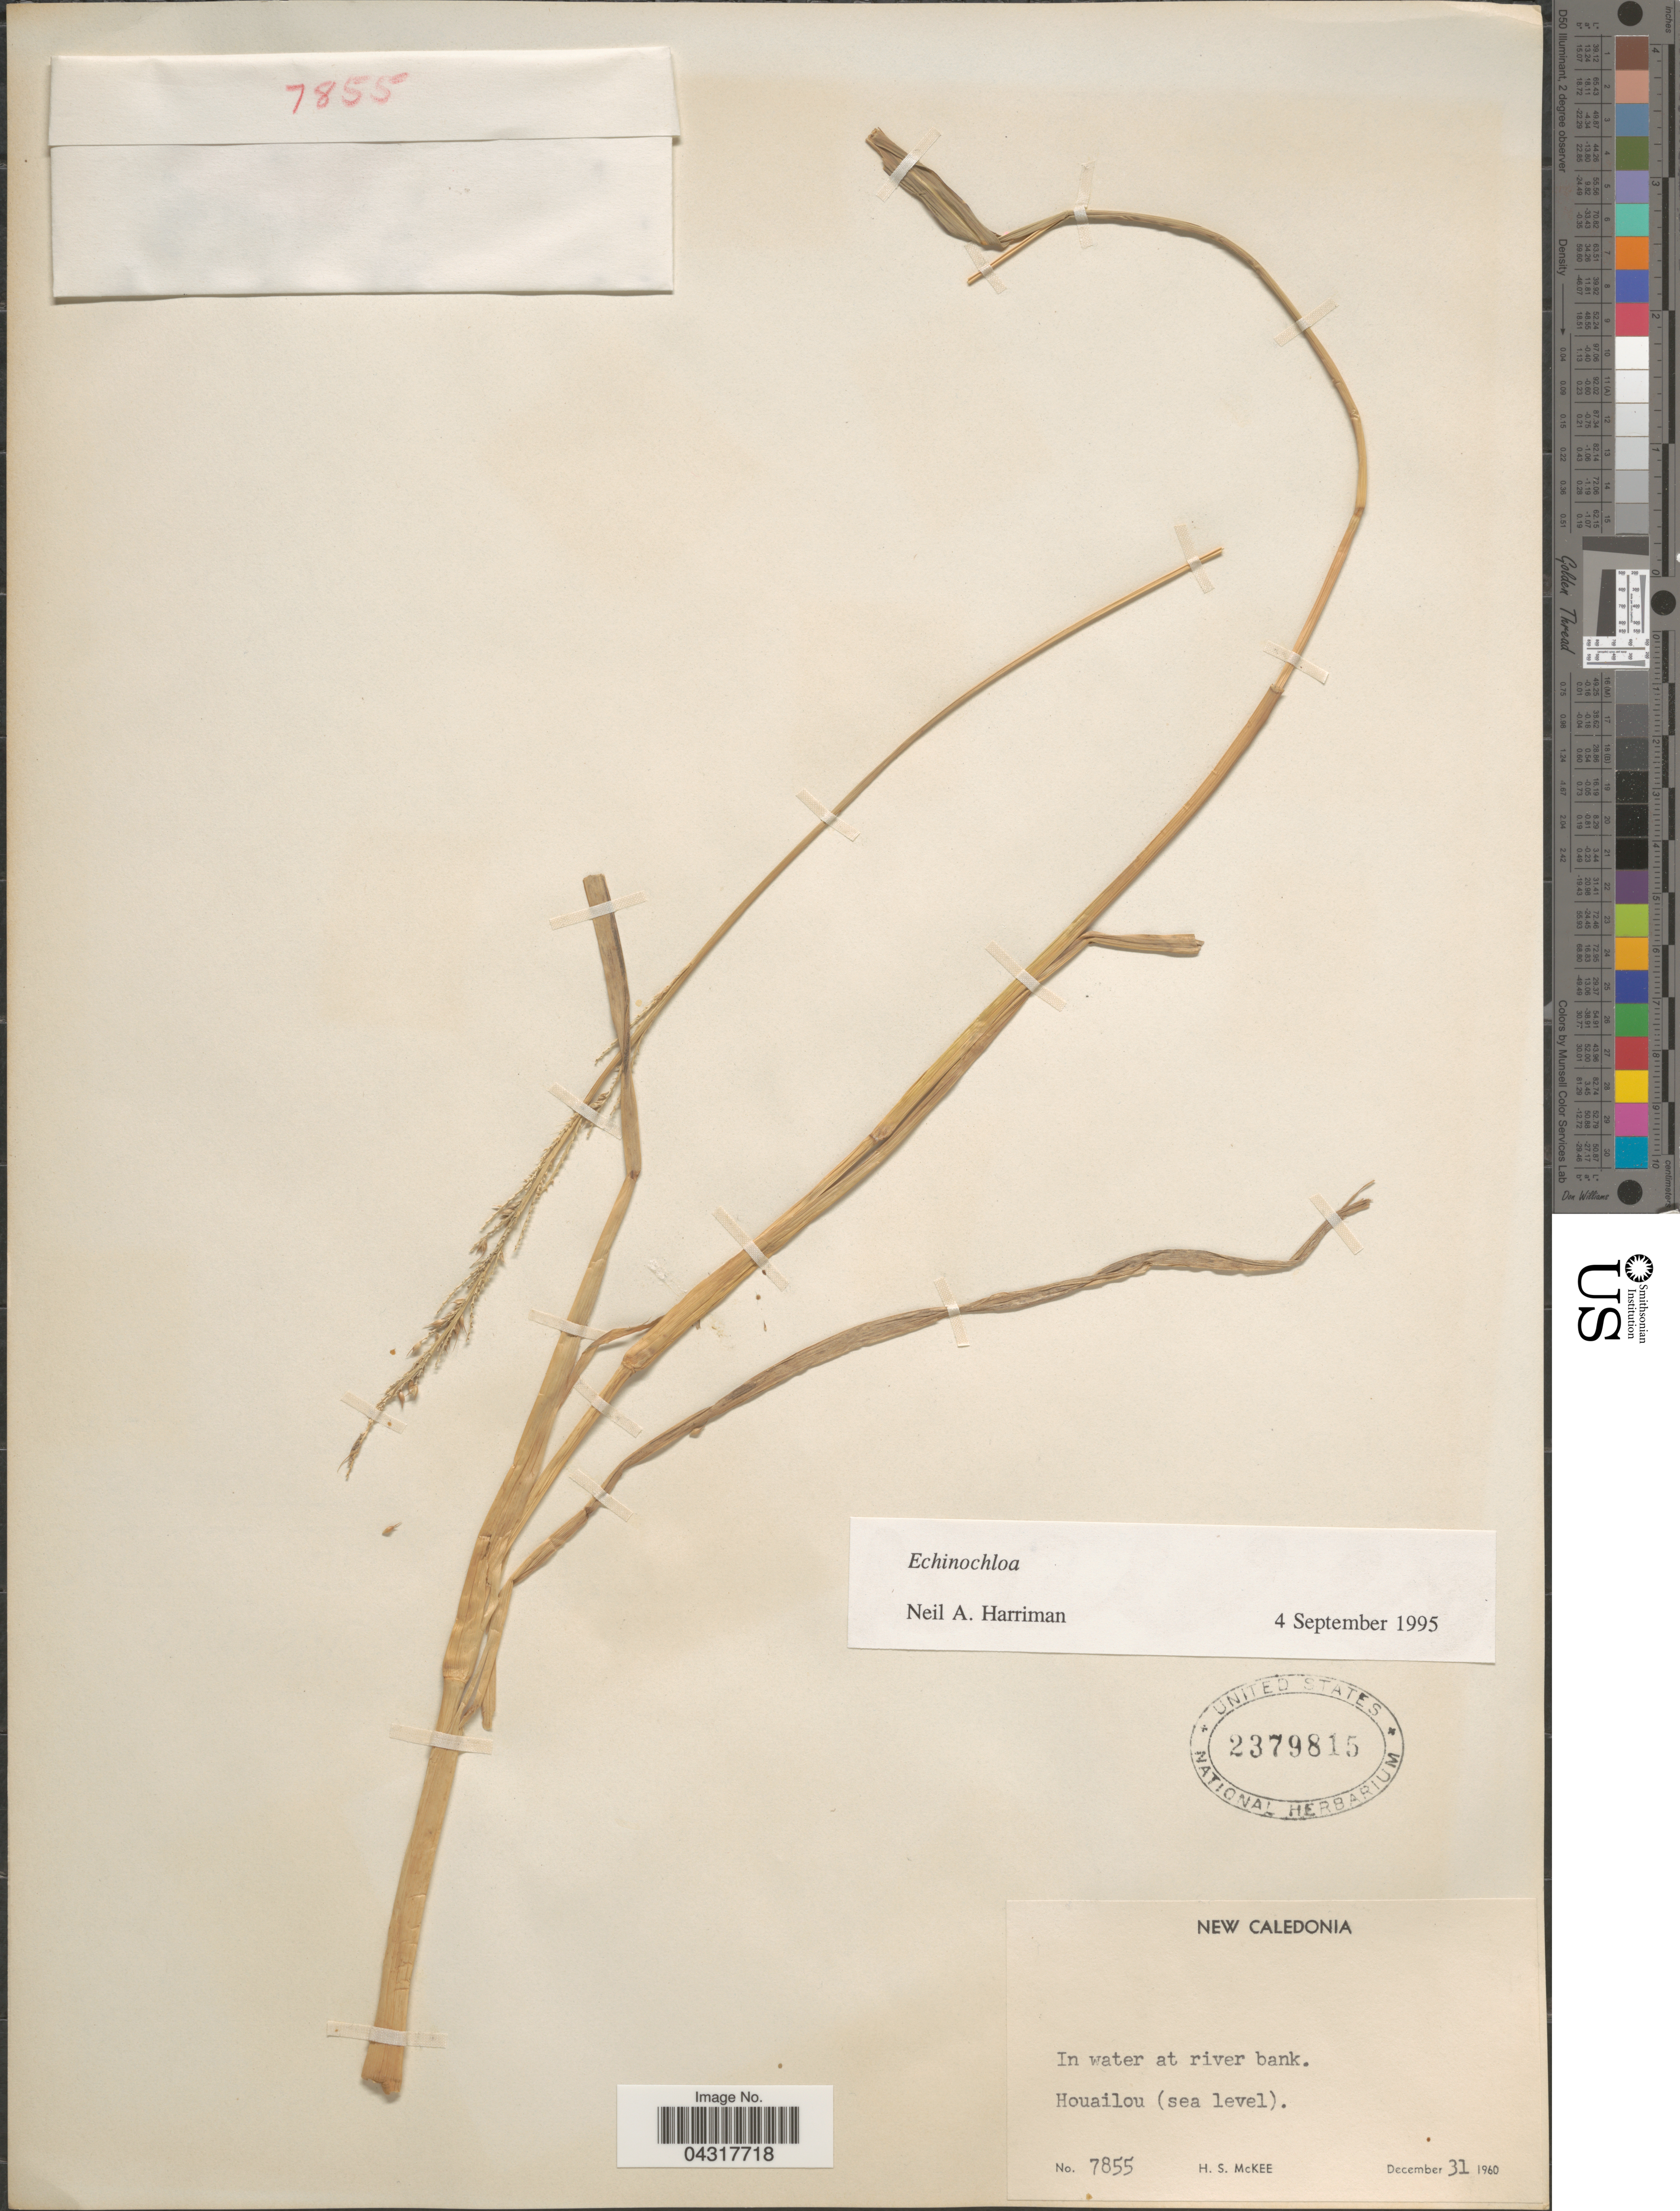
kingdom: Plantae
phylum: Tracheophyta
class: Liliopsida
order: Poales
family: Poaceae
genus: Echinochloa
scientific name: Echinochloa sp.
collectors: H. S. McKee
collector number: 7855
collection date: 1960-12-31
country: New Caledonia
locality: In water at river bank. Houailou.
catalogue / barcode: US 2379815